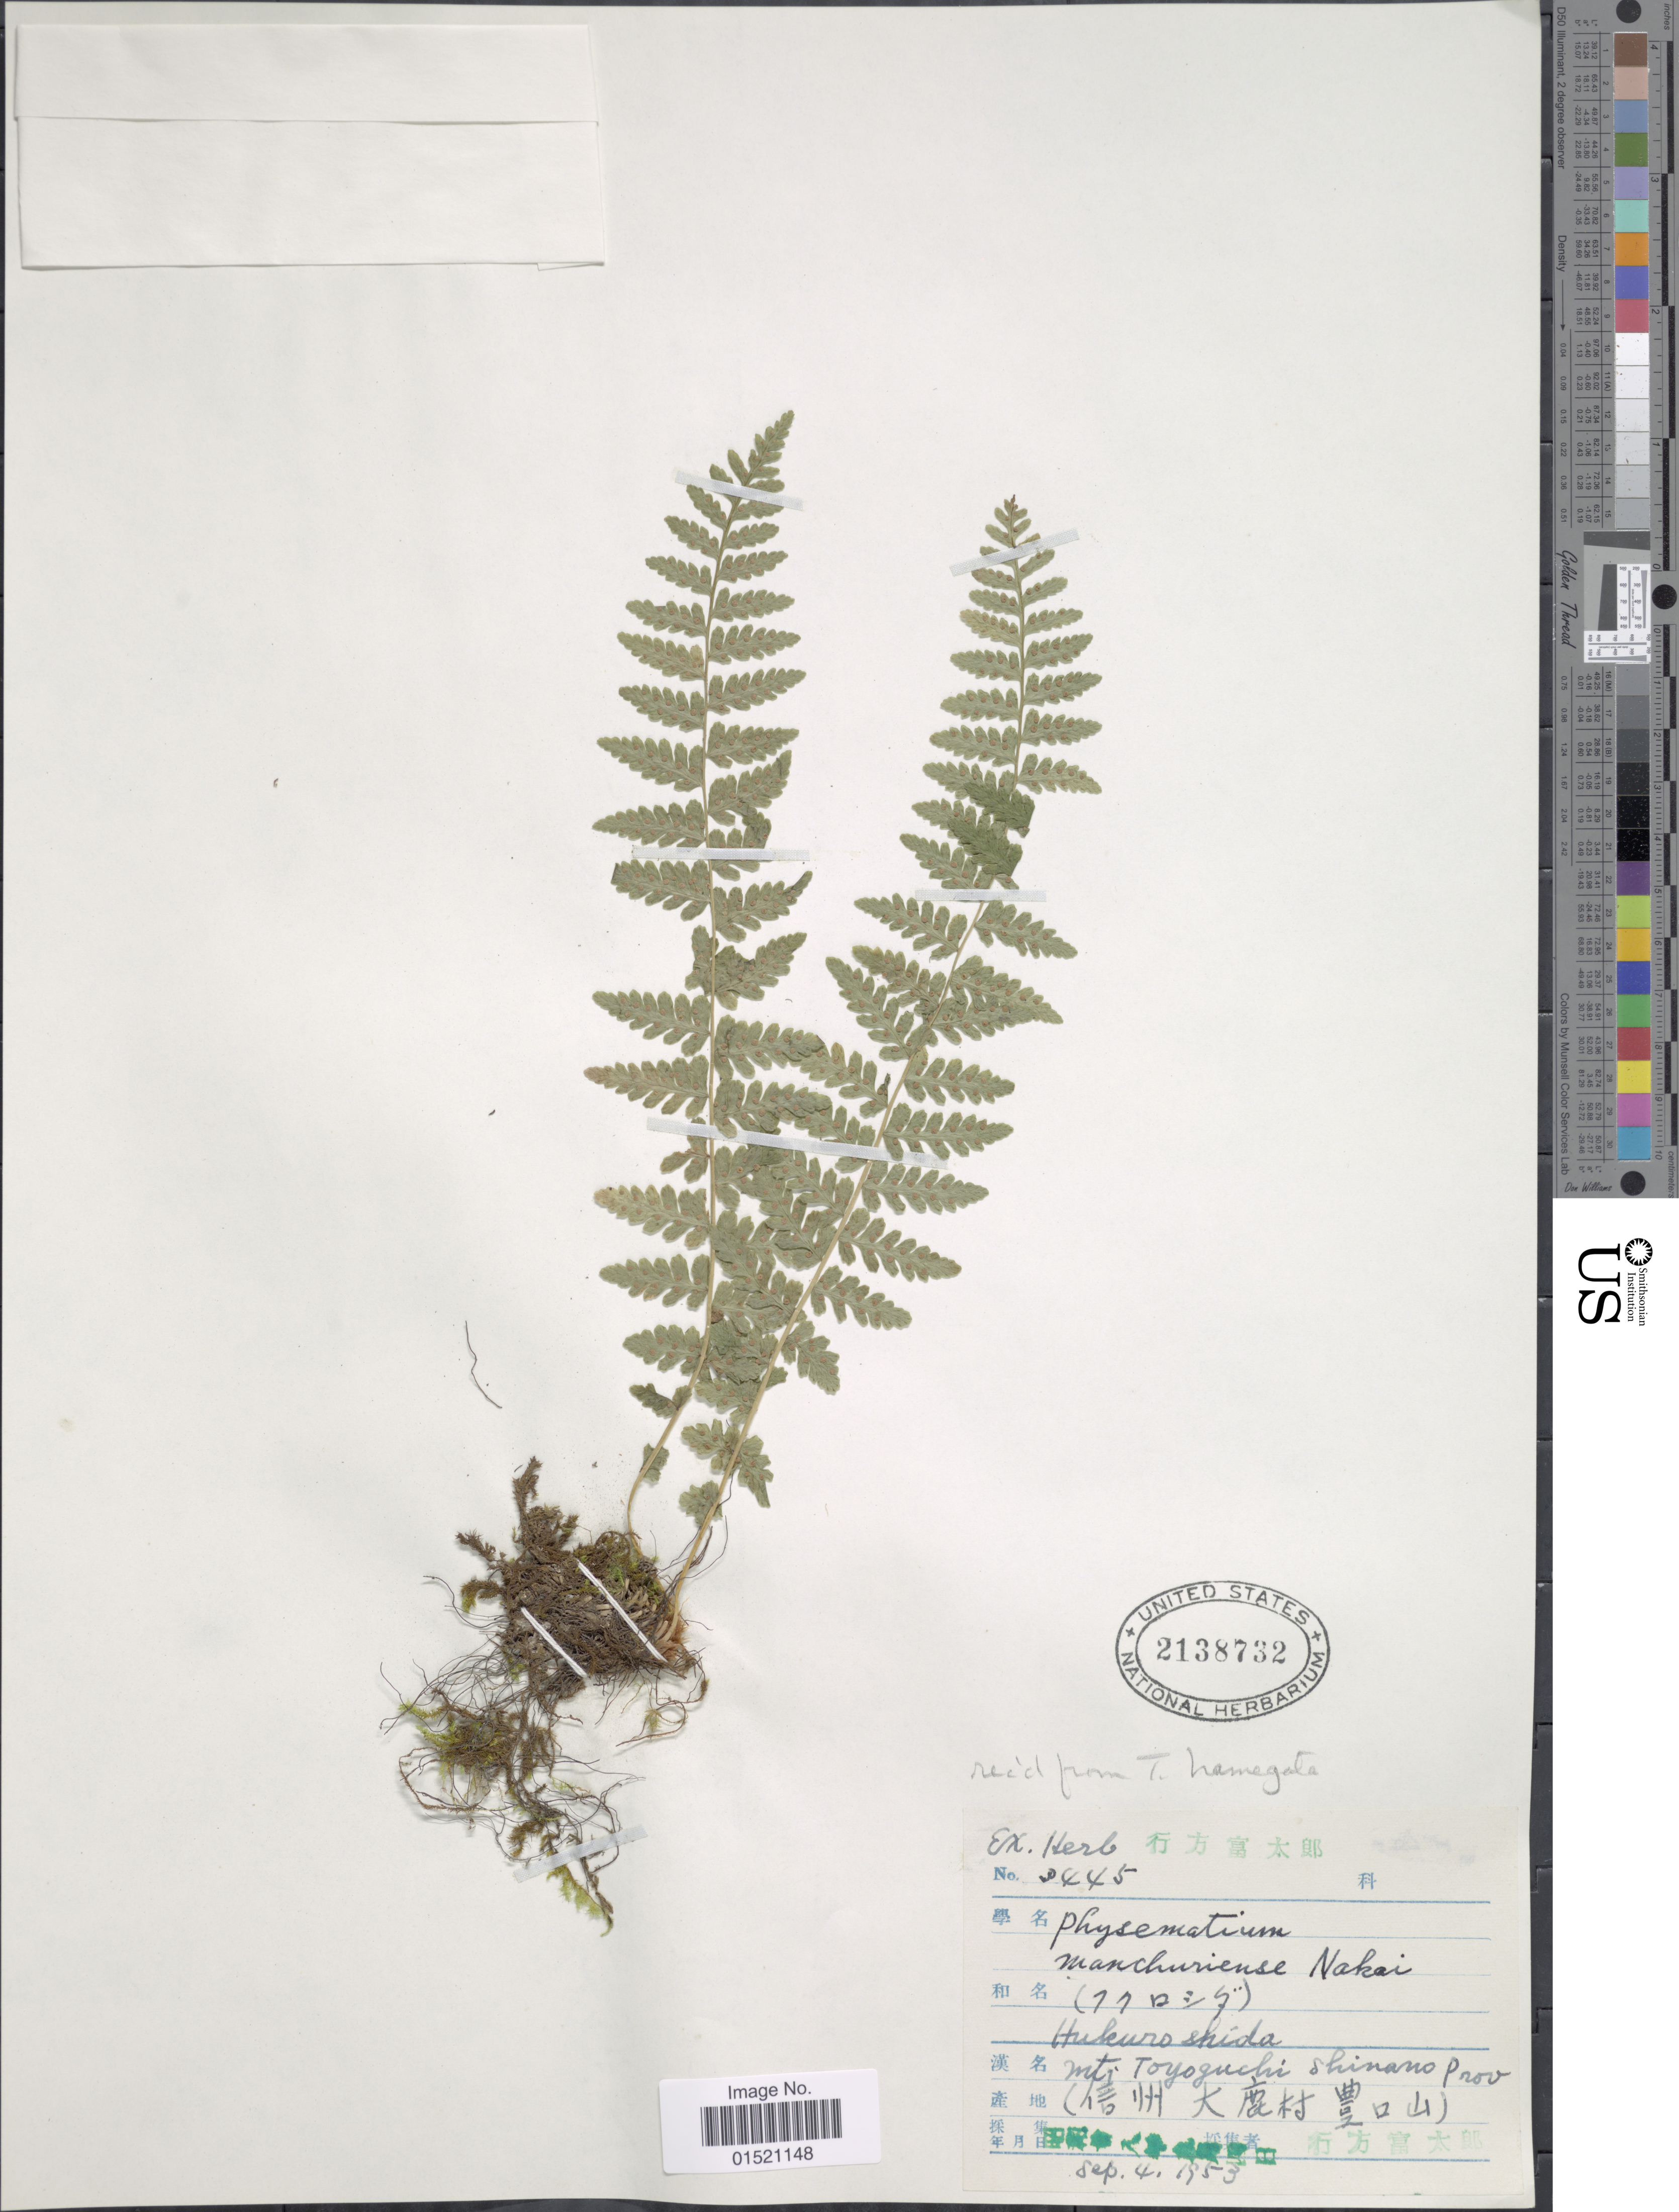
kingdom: Plantae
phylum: Tracheophyta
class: Polypodiopsida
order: Polypodiales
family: Woodsiaceae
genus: Woodsia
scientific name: Woodsia manchuriensis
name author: Hook.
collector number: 3445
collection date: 1953-09-04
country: Japan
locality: Hukuro shida Mt Toyoguchi Shinano Prov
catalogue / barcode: US 2138732